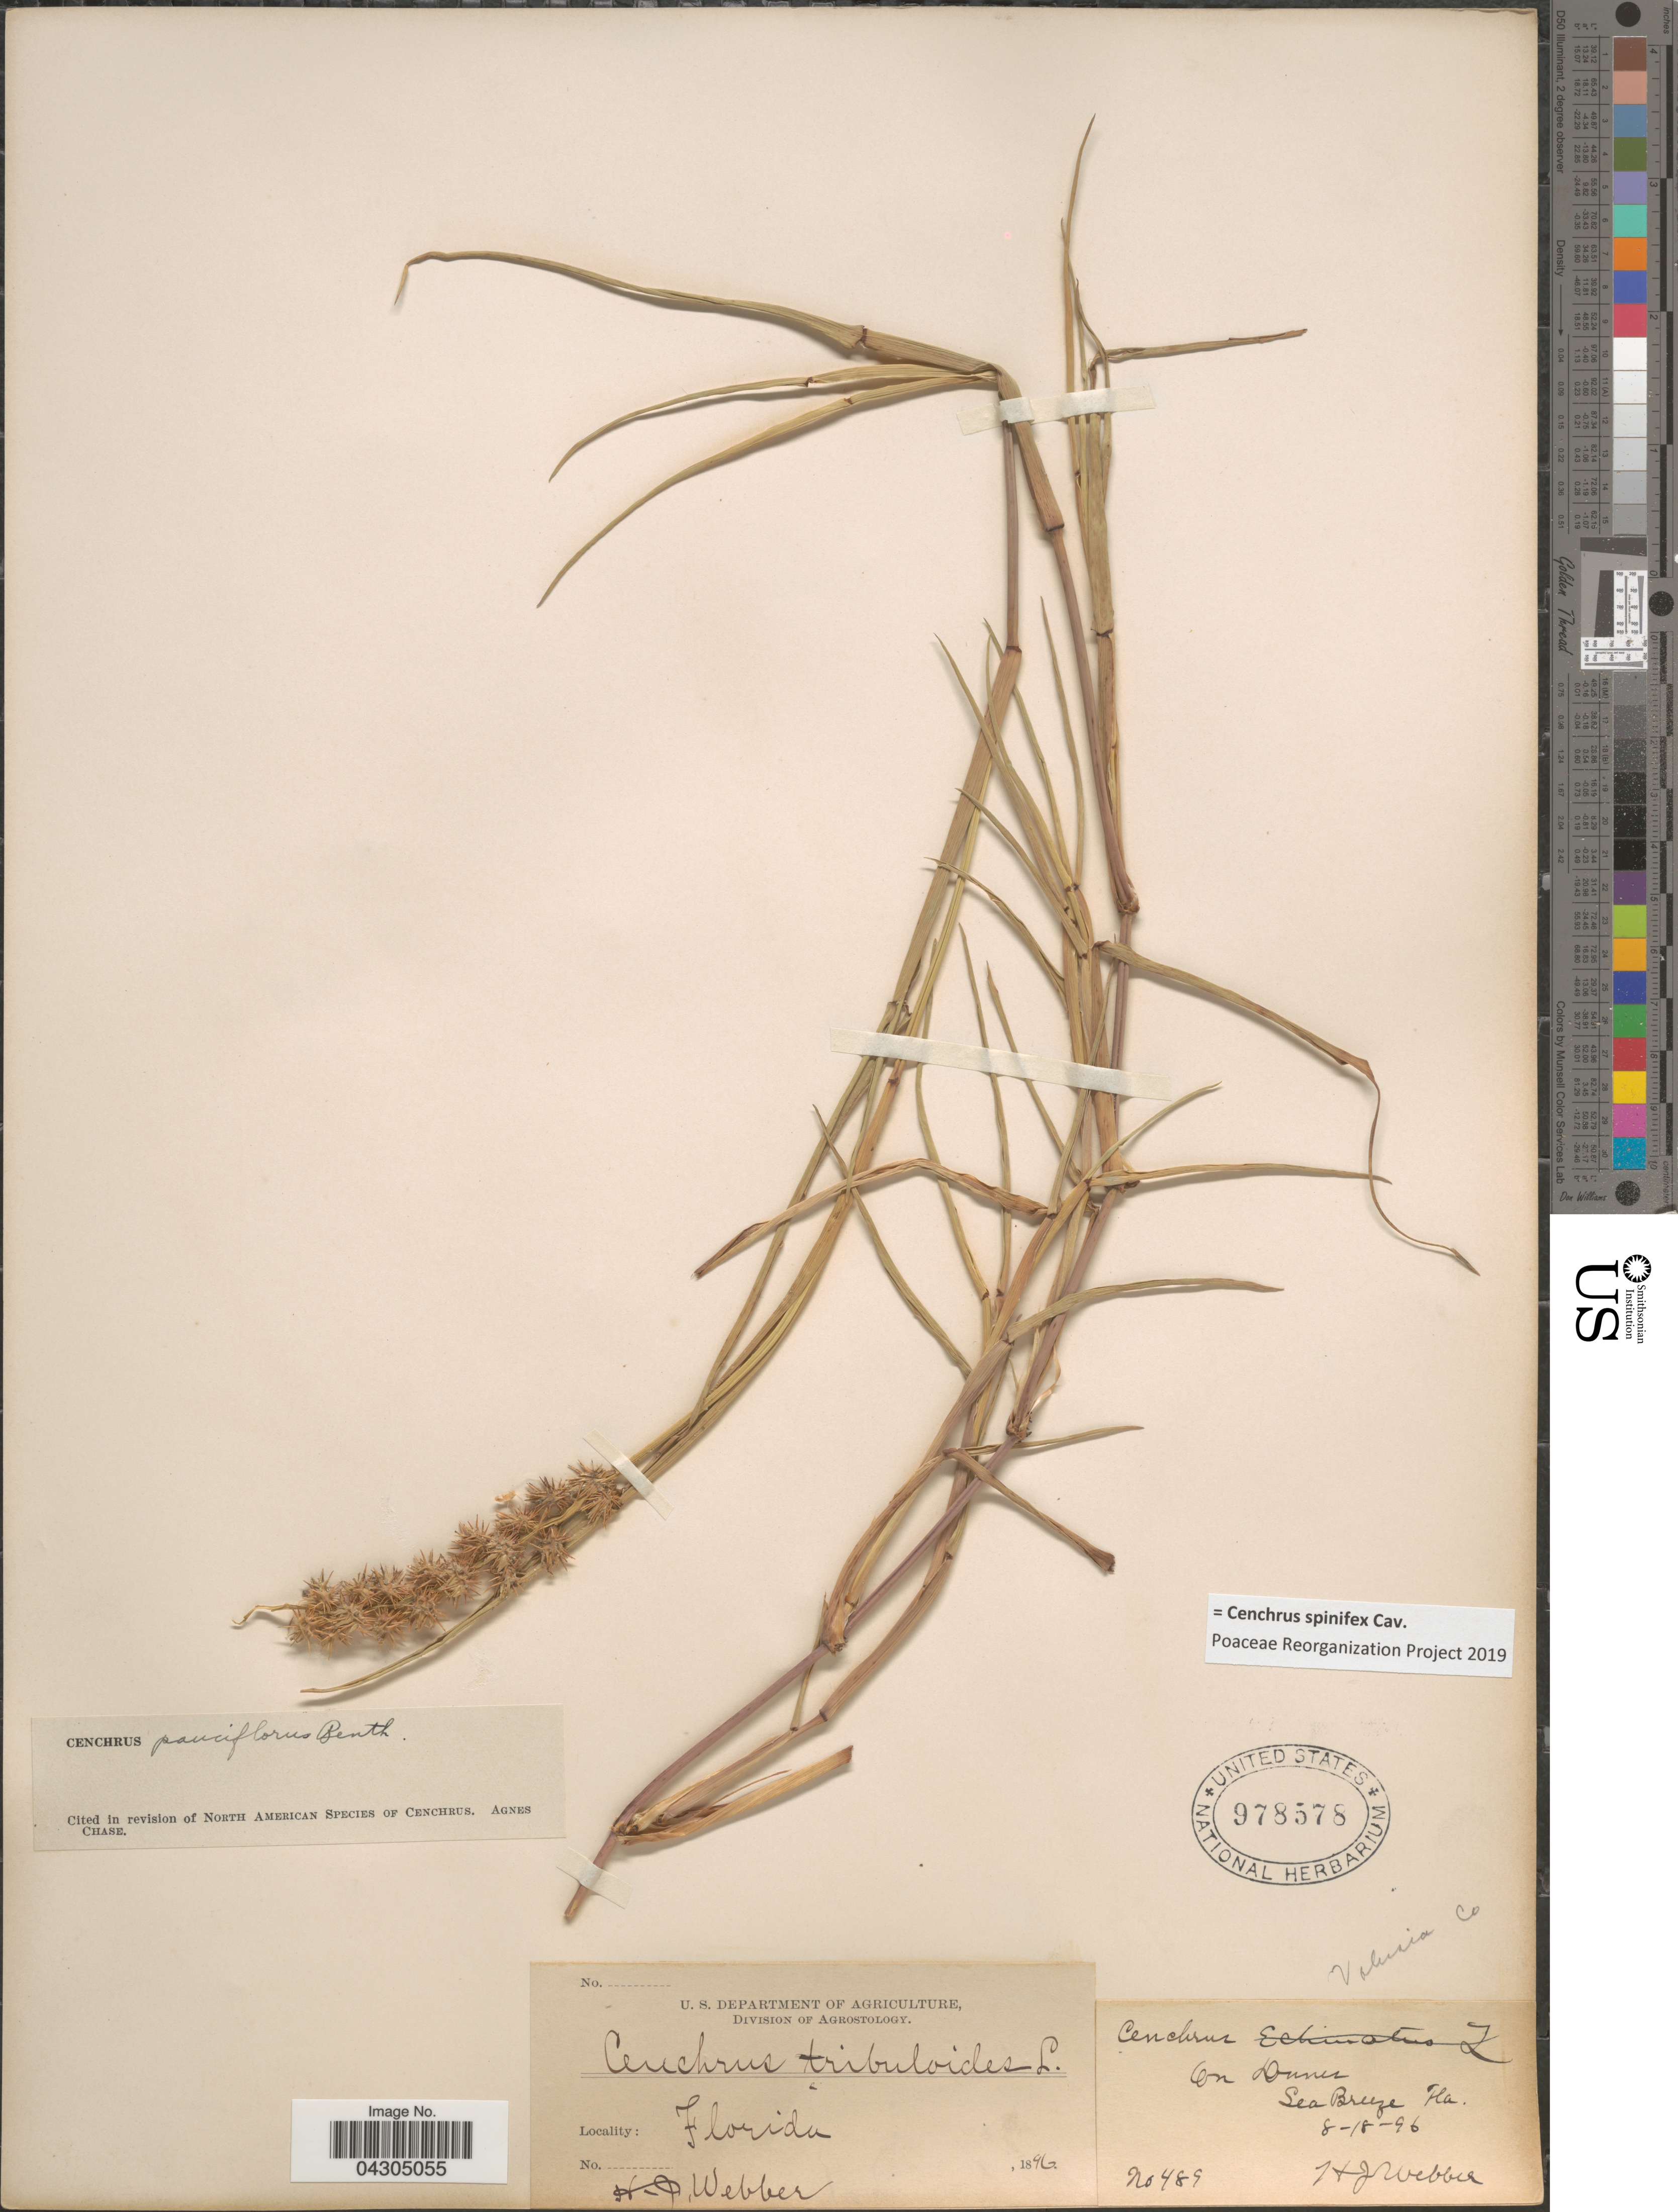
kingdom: Plantae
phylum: Tracheophyta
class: Liliopsida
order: Poales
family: Poaceae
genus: Cenchrus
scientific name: Cenchrus spinifex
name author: Cav.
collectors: H. Webber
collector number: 489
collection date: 1896-08-18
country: United States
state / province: Florida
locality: Valencia Co. On dunes. Sea Breeze.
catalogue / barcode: US 978578